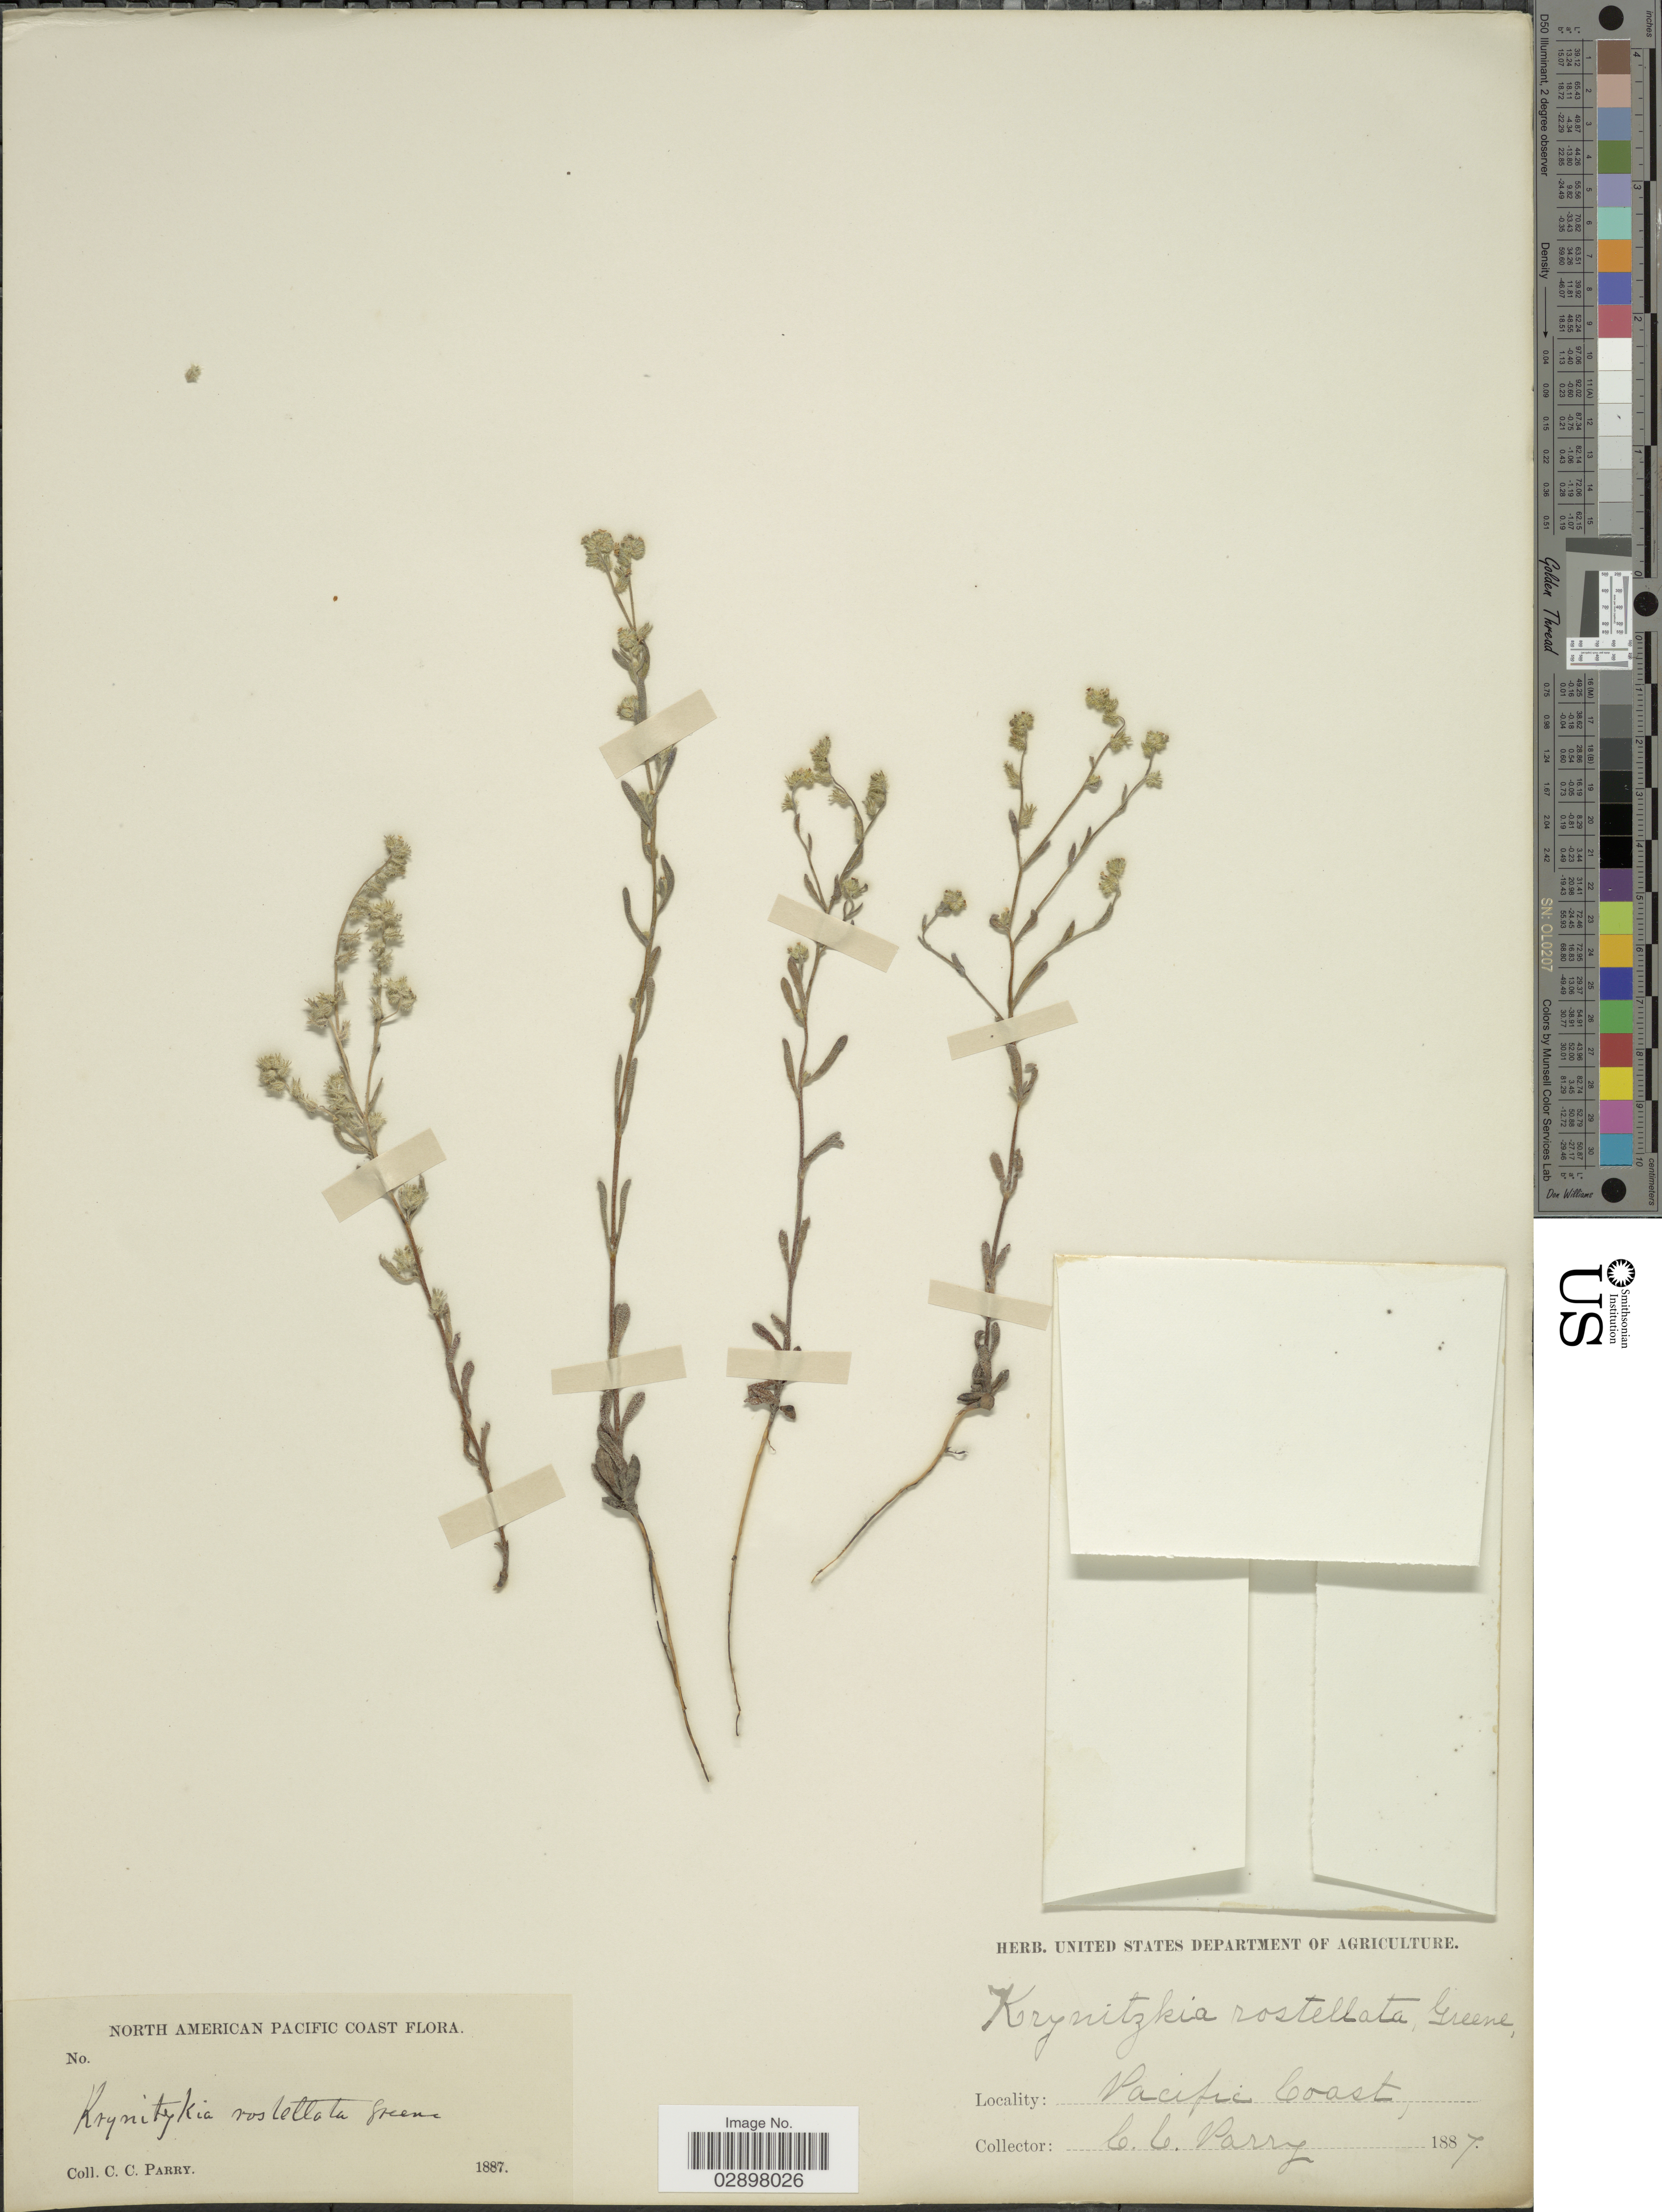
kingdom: Plantae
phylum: Tracheophyta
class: Magnoliopsida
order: Boraginales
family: Boraginaceae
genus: Cryptantha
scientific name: Cryptantha rostellata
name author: (S.W. Greene) S.W. Greene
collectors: C. C. Parry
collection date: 1887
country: United States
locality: Pacific Coast.